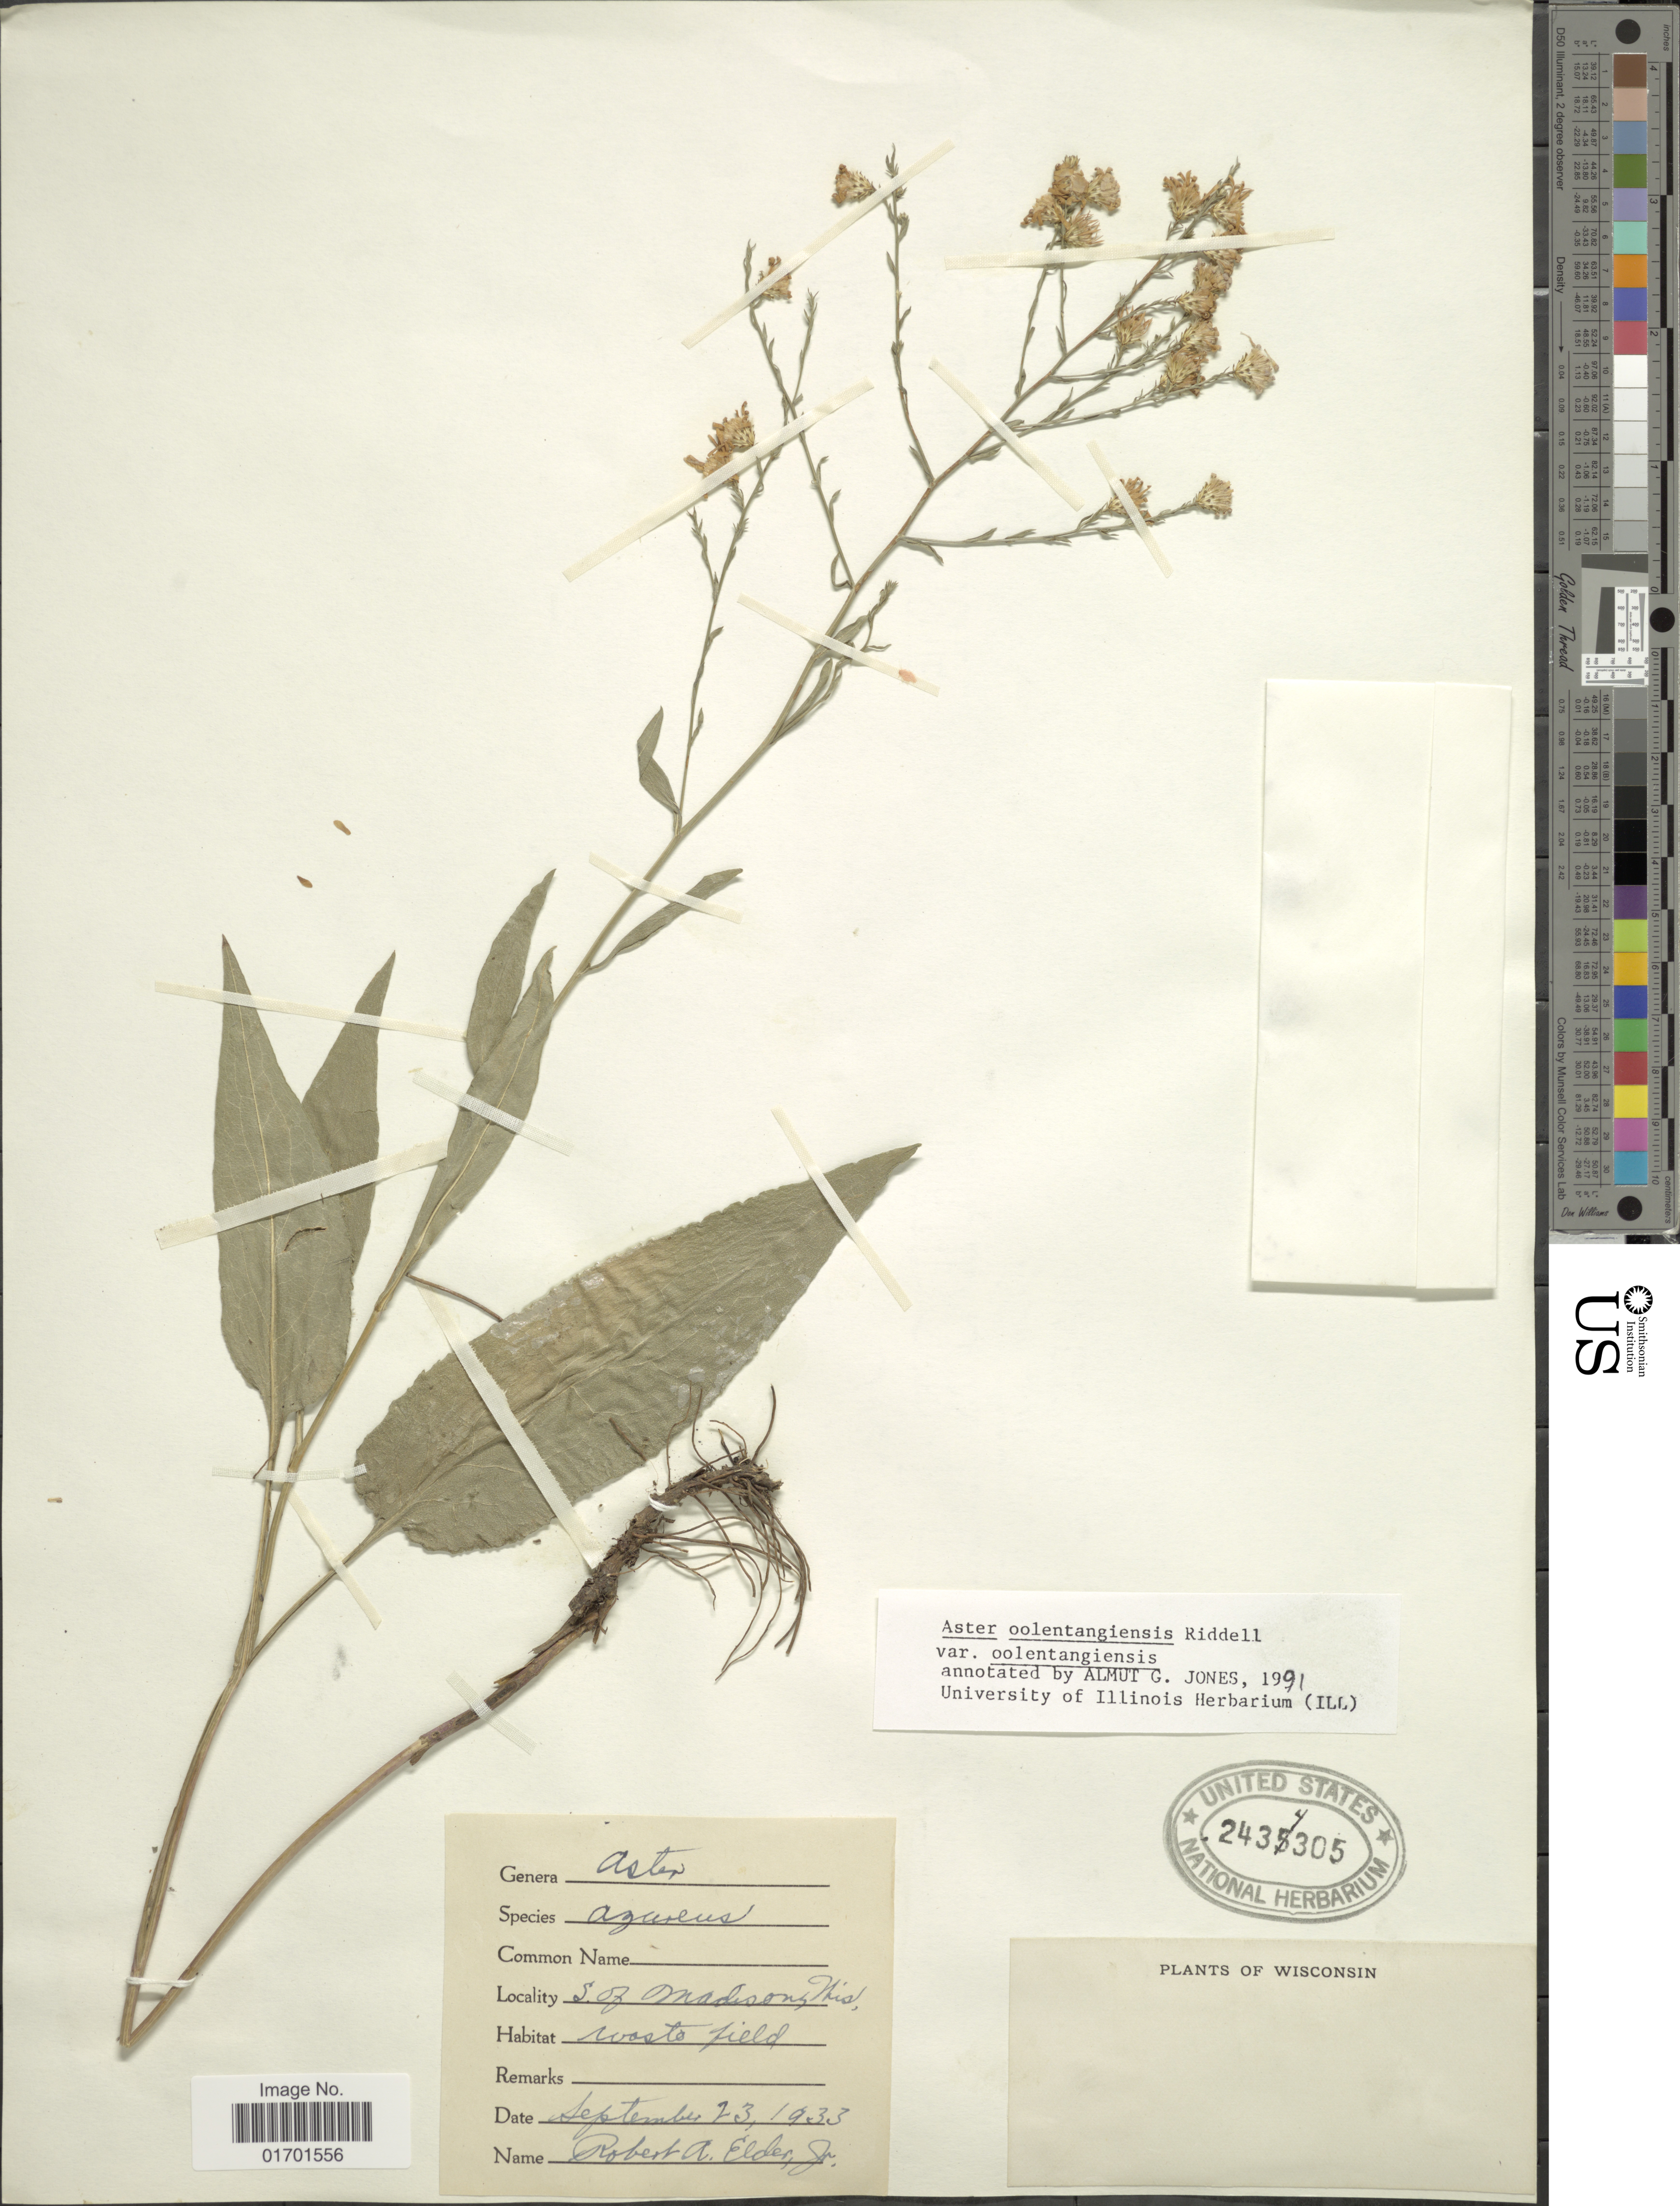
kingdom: Plantae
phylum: Tracheophyta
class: Magnoliopsida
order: Asterales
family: Asteraceae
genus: Symphyotrichum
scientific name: Symphyotrichum oolentangiense var. oolentangiense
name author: G.L. Nesom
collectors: R. Elder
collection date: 1933-09-23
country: United States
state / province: Wisconsin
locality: S. of Madison.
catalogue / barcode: US 2434305